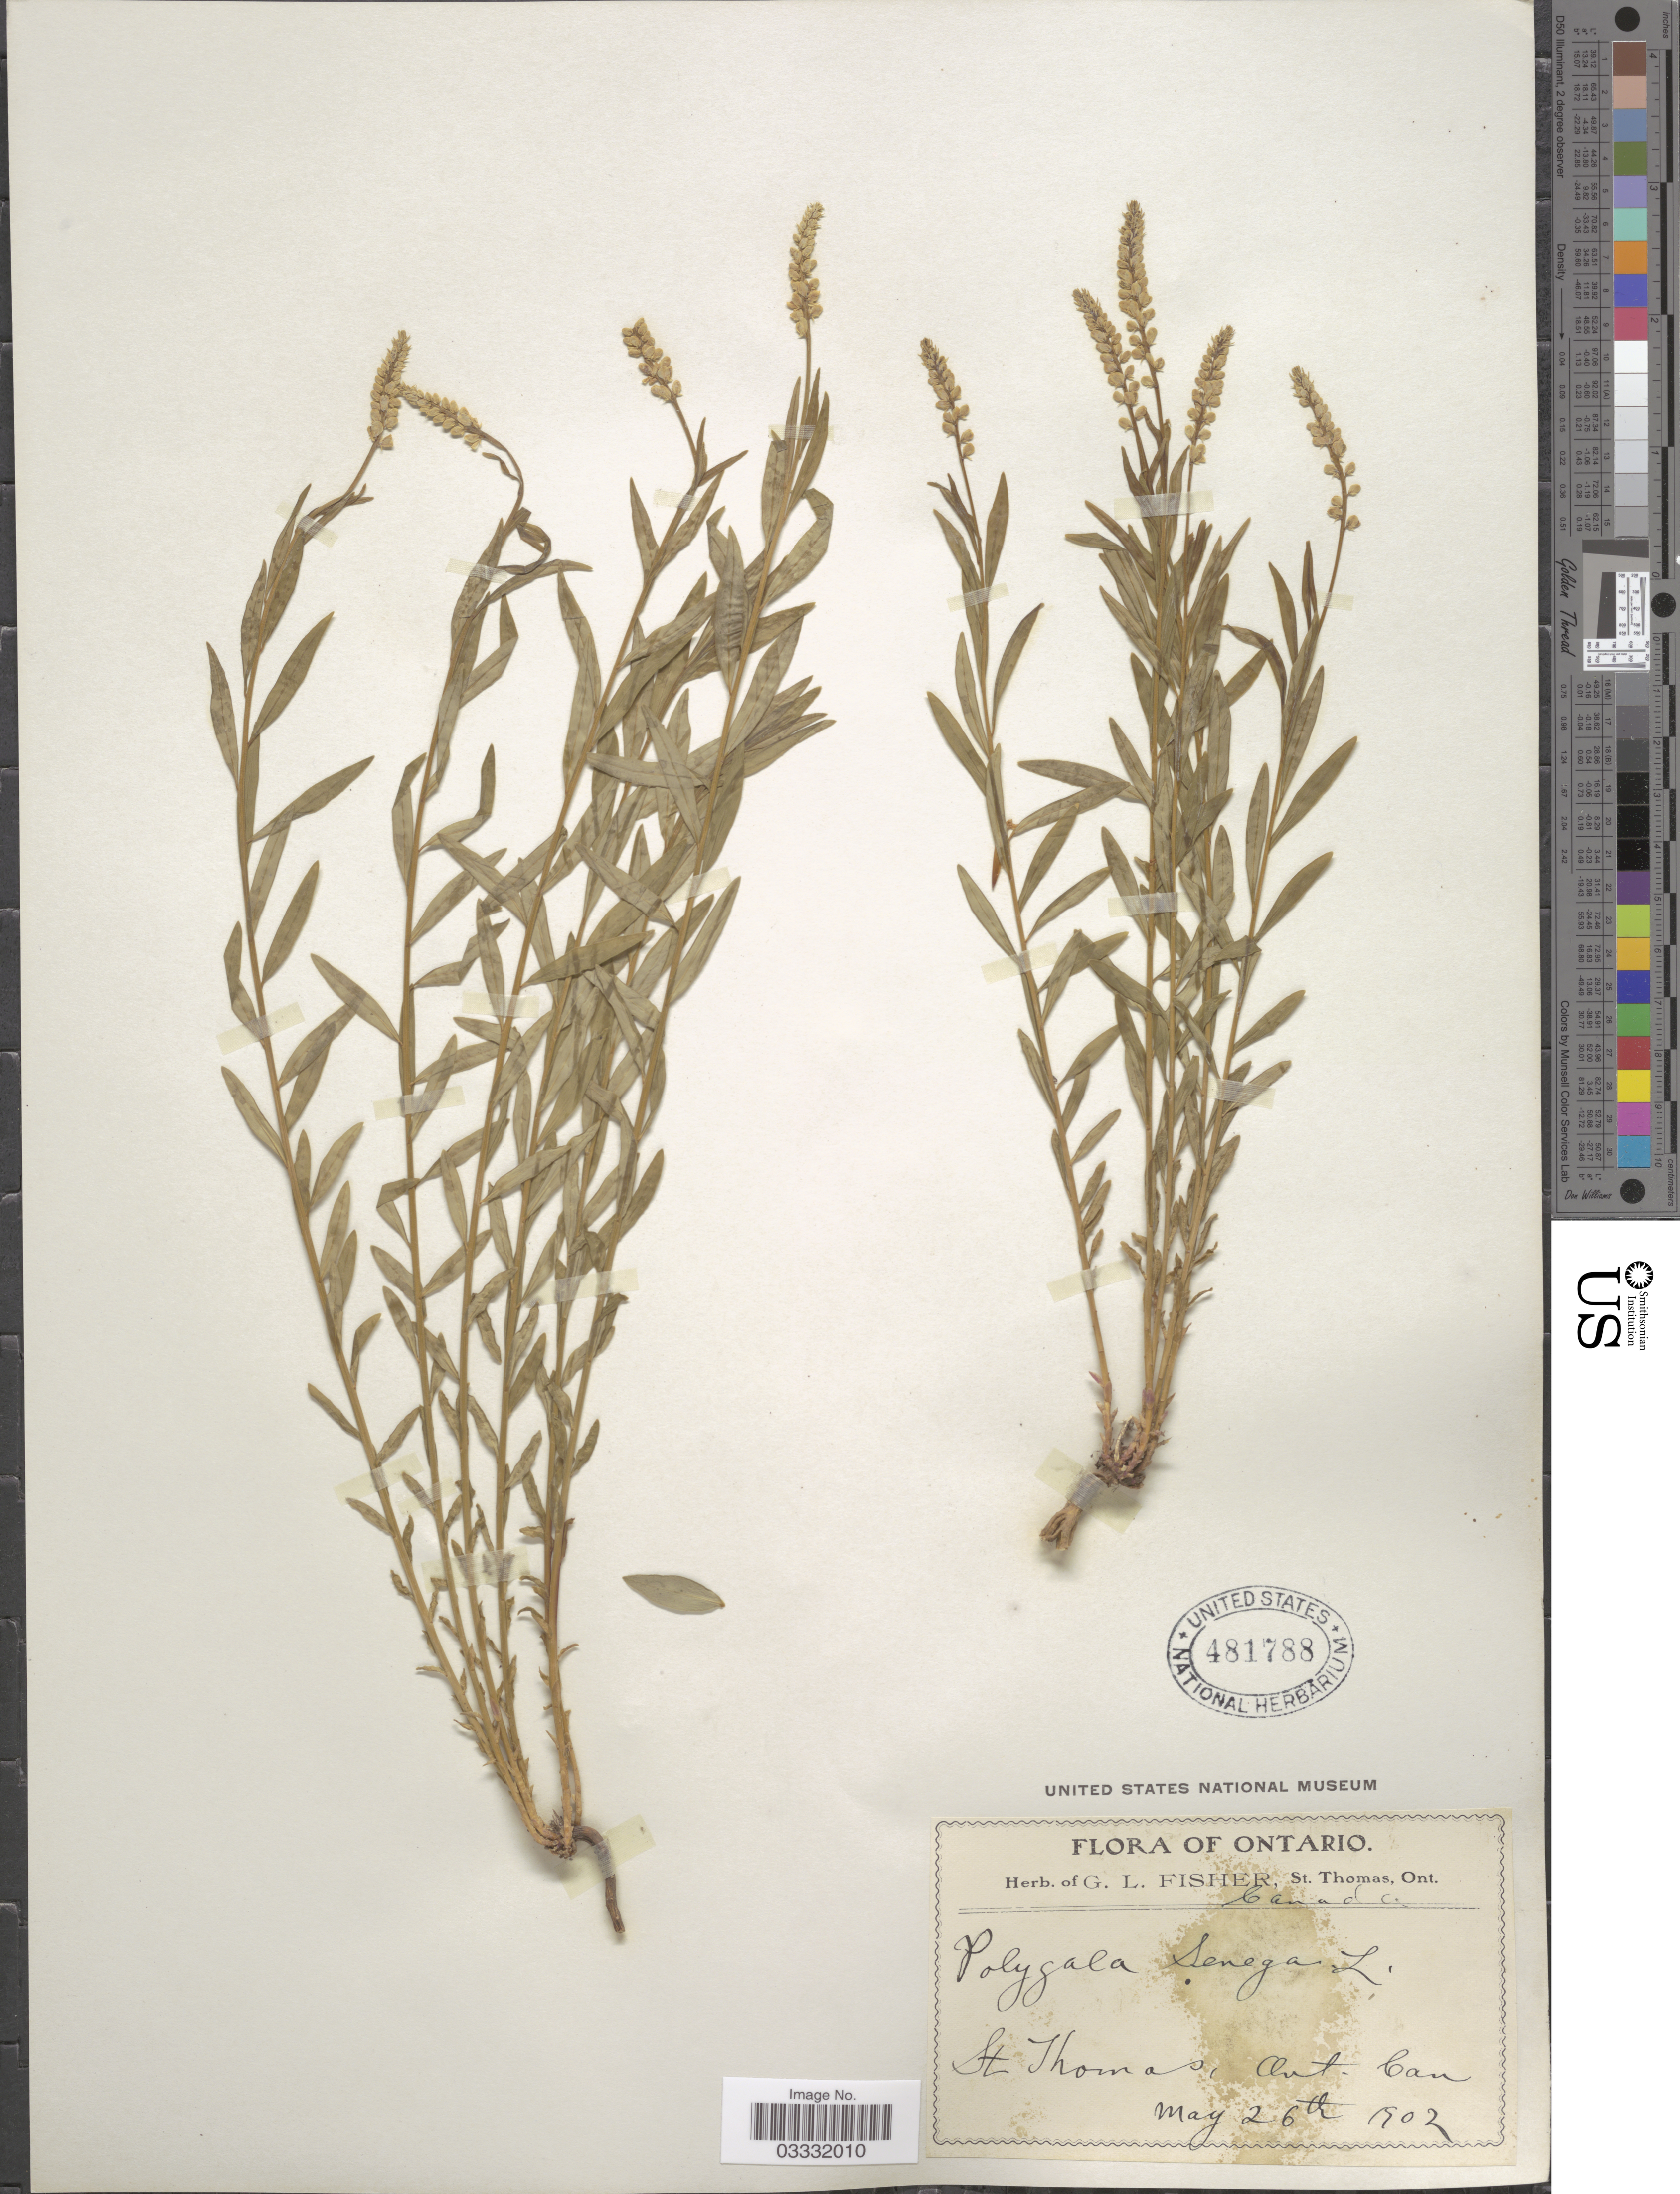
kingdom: Plantae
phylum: Tracheophyta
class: Magnoliopsida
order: Fabales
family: Polygalaceae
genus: Polygala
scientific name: Polygala senega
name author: L.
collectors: ex herb. Geo L. Fisher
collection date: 1902-05-26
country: Canada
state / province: Ontario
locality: St. Thomas.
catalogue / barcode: US 481788